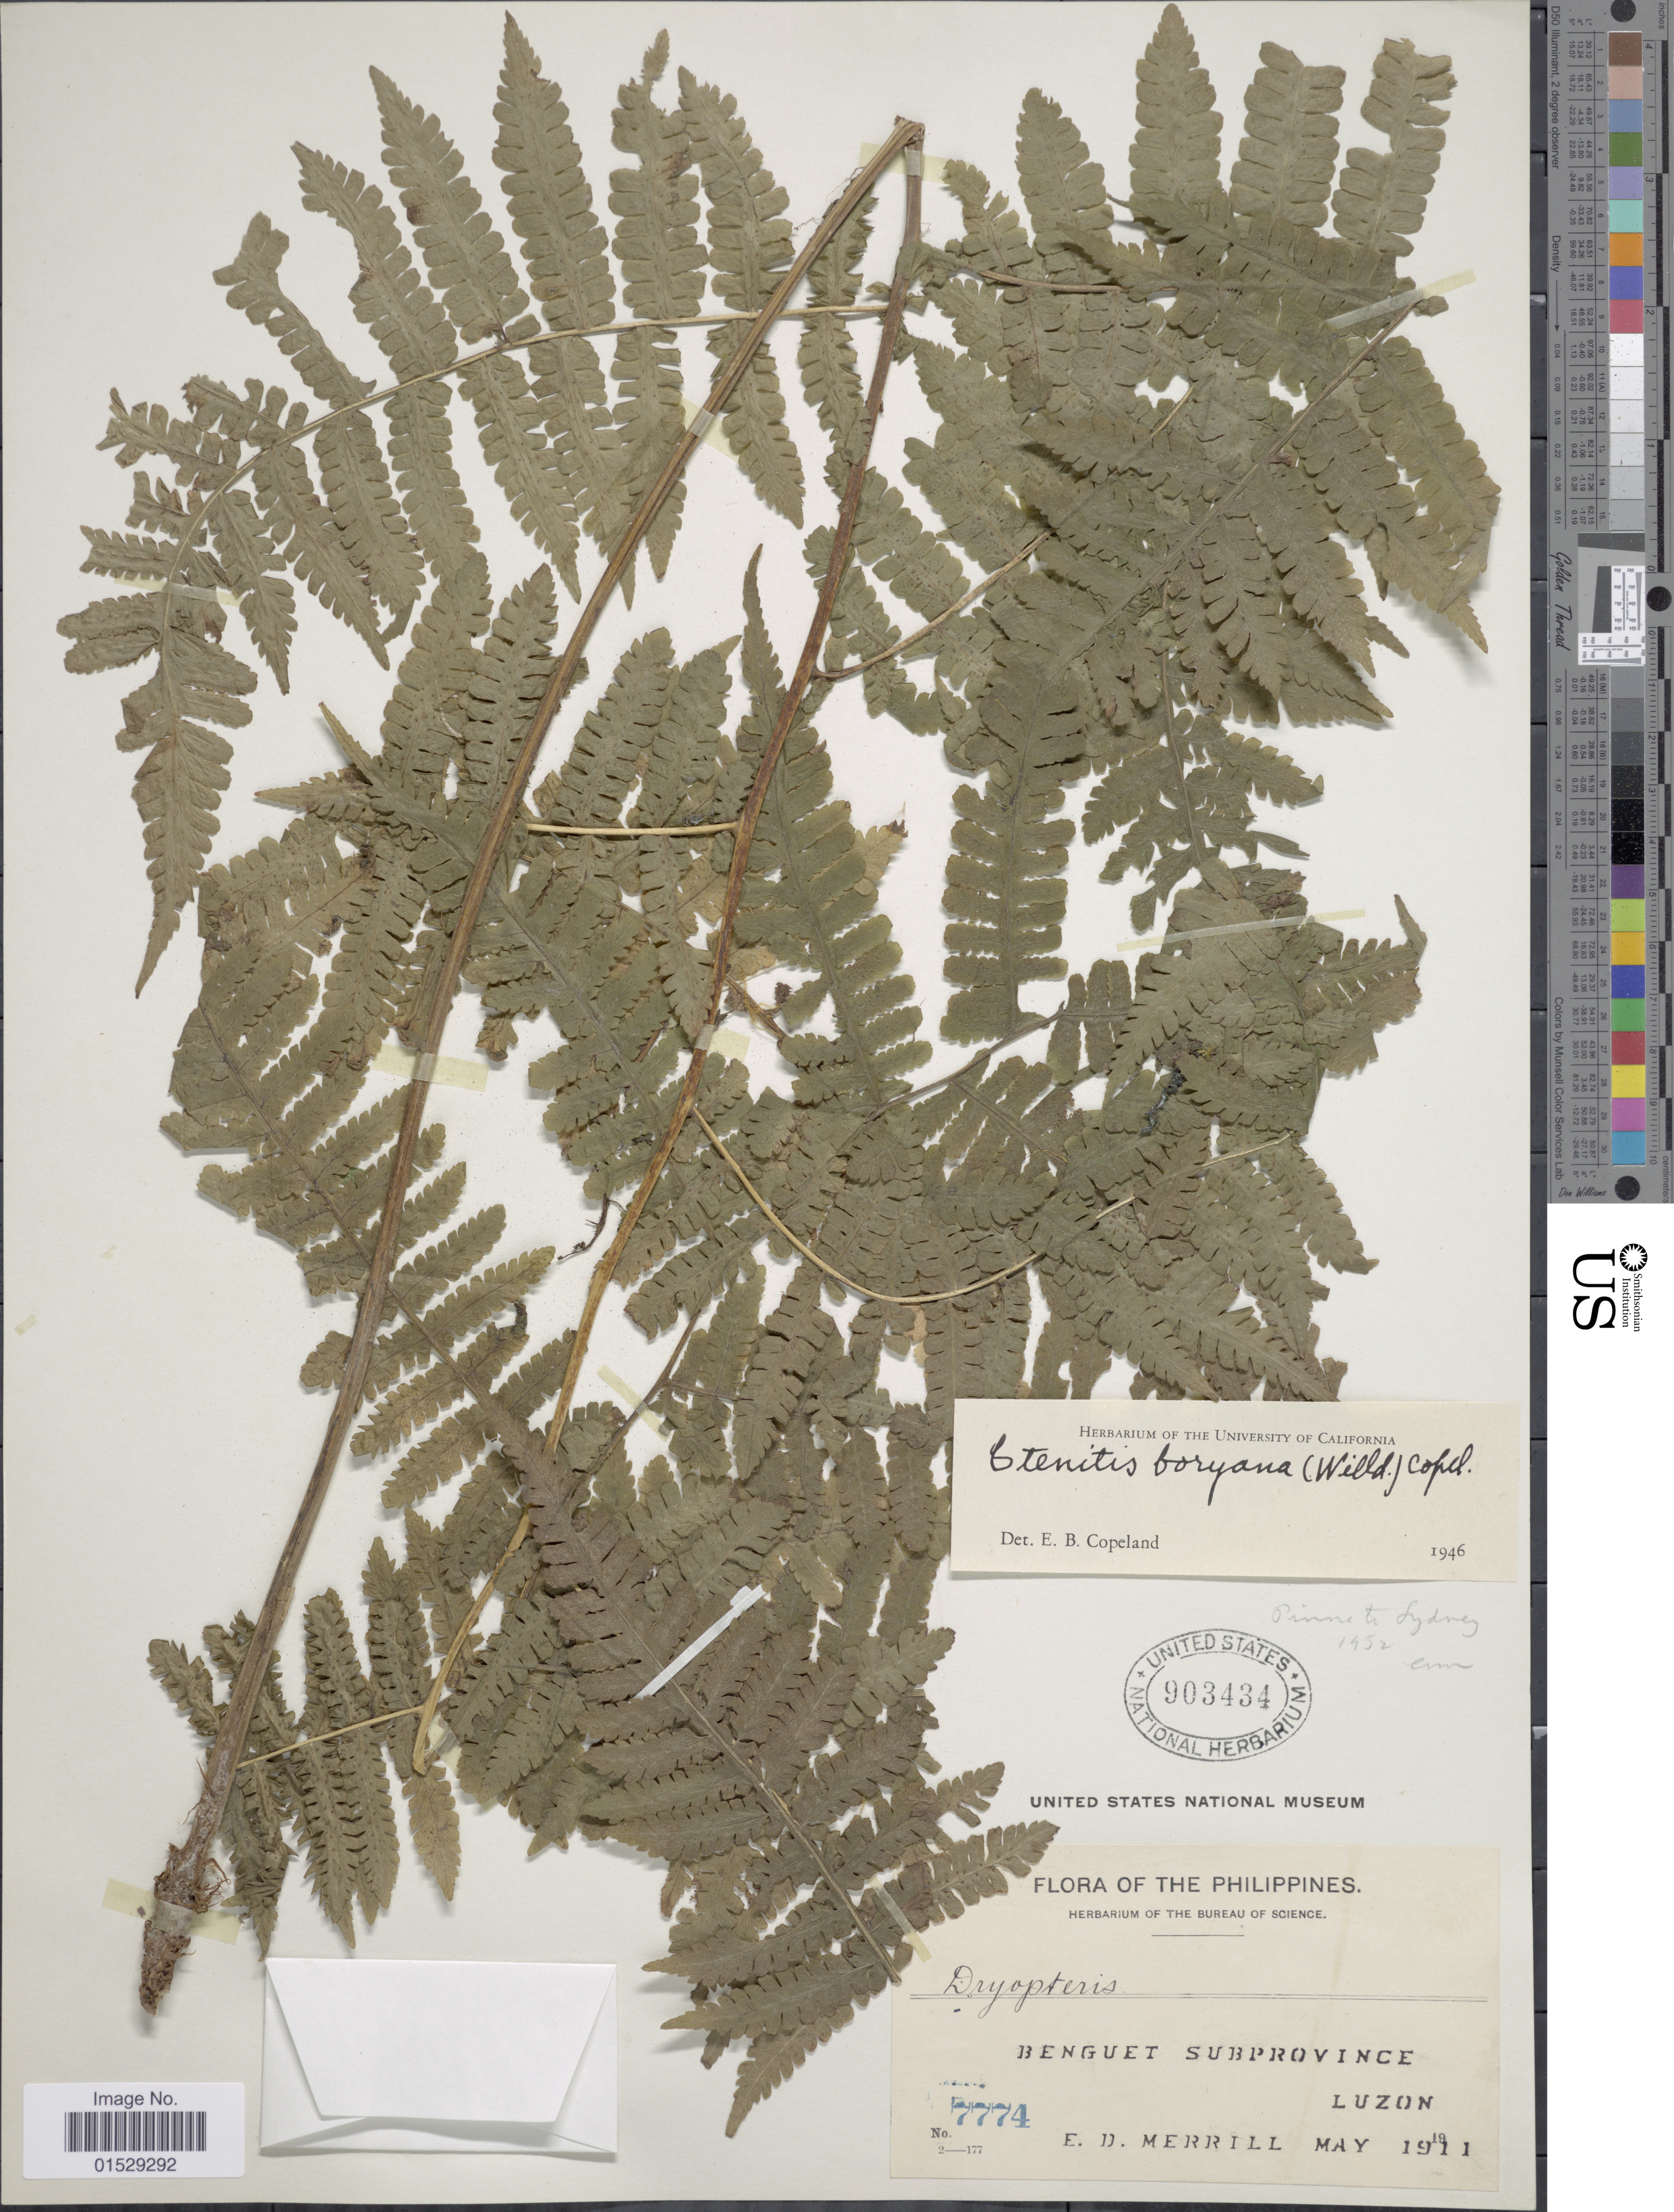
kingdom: Plantae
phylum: Tracheophyta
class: Polypodiopsida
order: Polypodiales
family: Athyriaceae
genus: Deparia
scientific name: Deparia boryana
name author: (Willd.) M. Kato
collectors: E. D. Merrill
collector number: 7774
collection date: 1911-05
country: Philippines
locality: Benguet Subprovince, Luzon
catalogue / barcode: US 903434